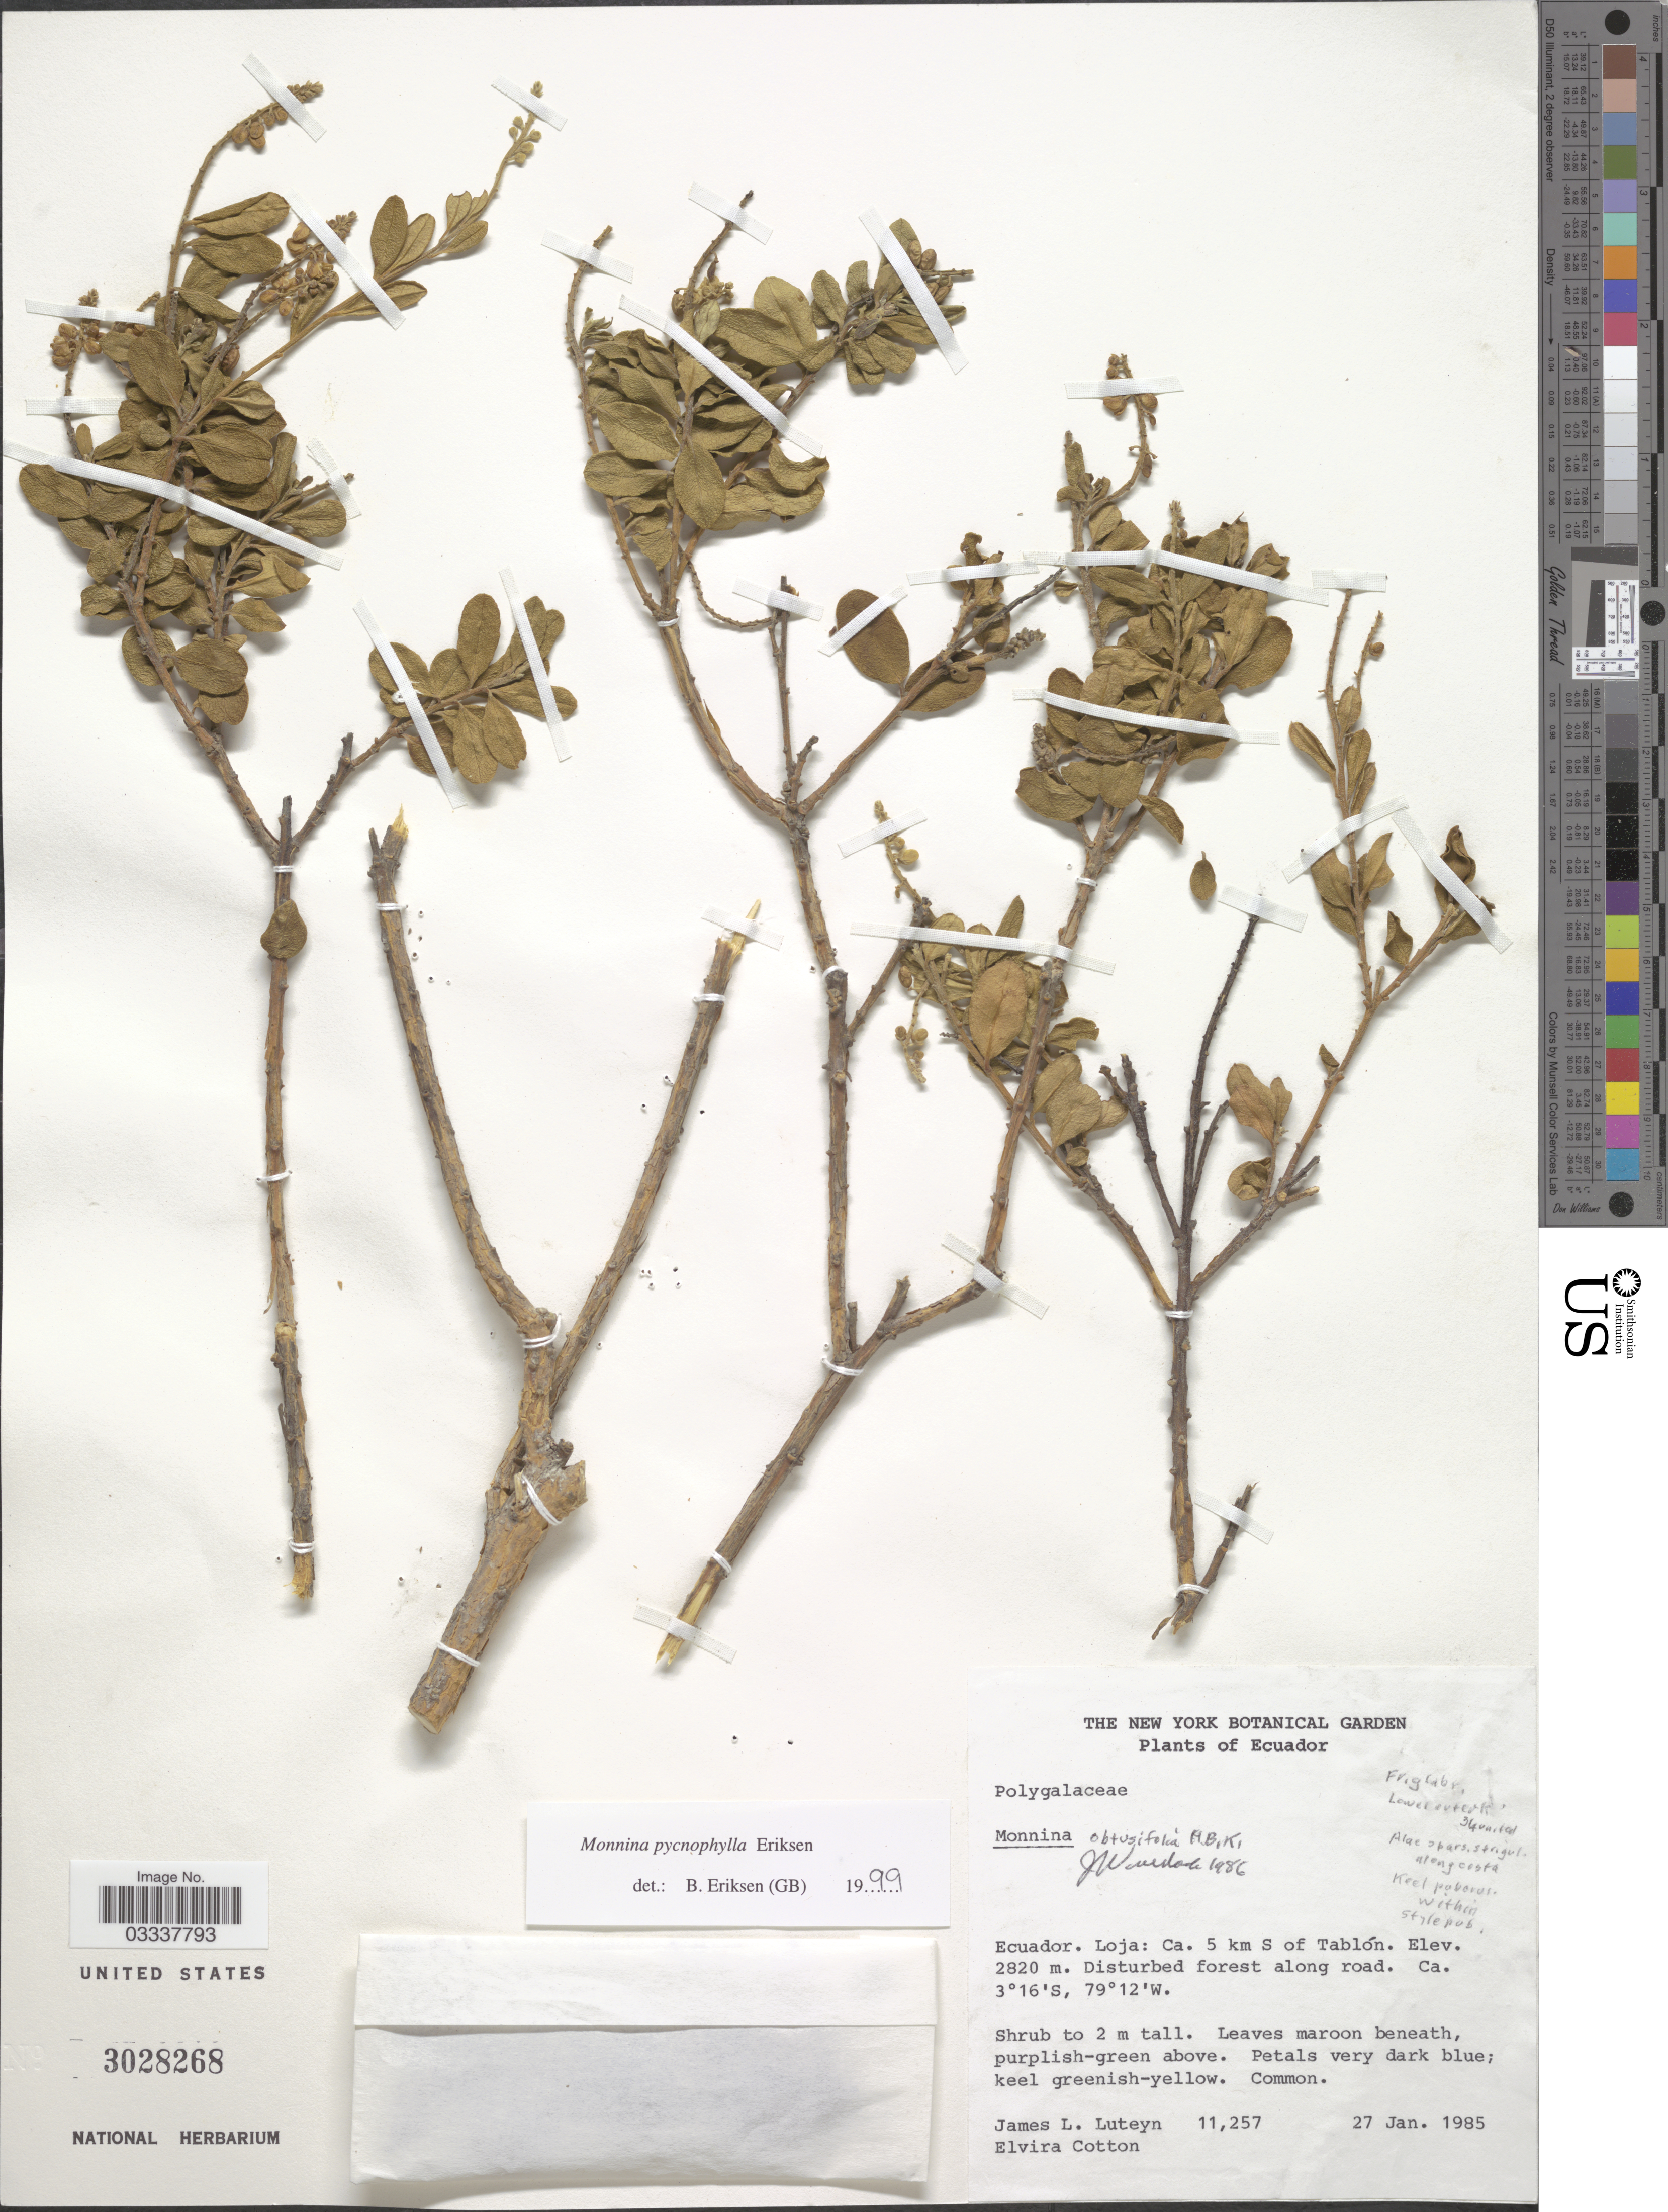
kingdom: Plantae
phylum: Tracheophyta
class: Magnoliopsida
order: Fabales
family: Polygalaceae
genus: Monnina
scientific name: Monnina pycnophylla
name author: B. Eriksen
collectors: J. Luteyn & E. Cotton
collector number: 11257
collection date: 1985-01-27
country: Ecuador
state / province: Loja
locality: Ca. 5 km S of Tablón.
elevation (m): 2820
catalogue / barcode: US 3028268